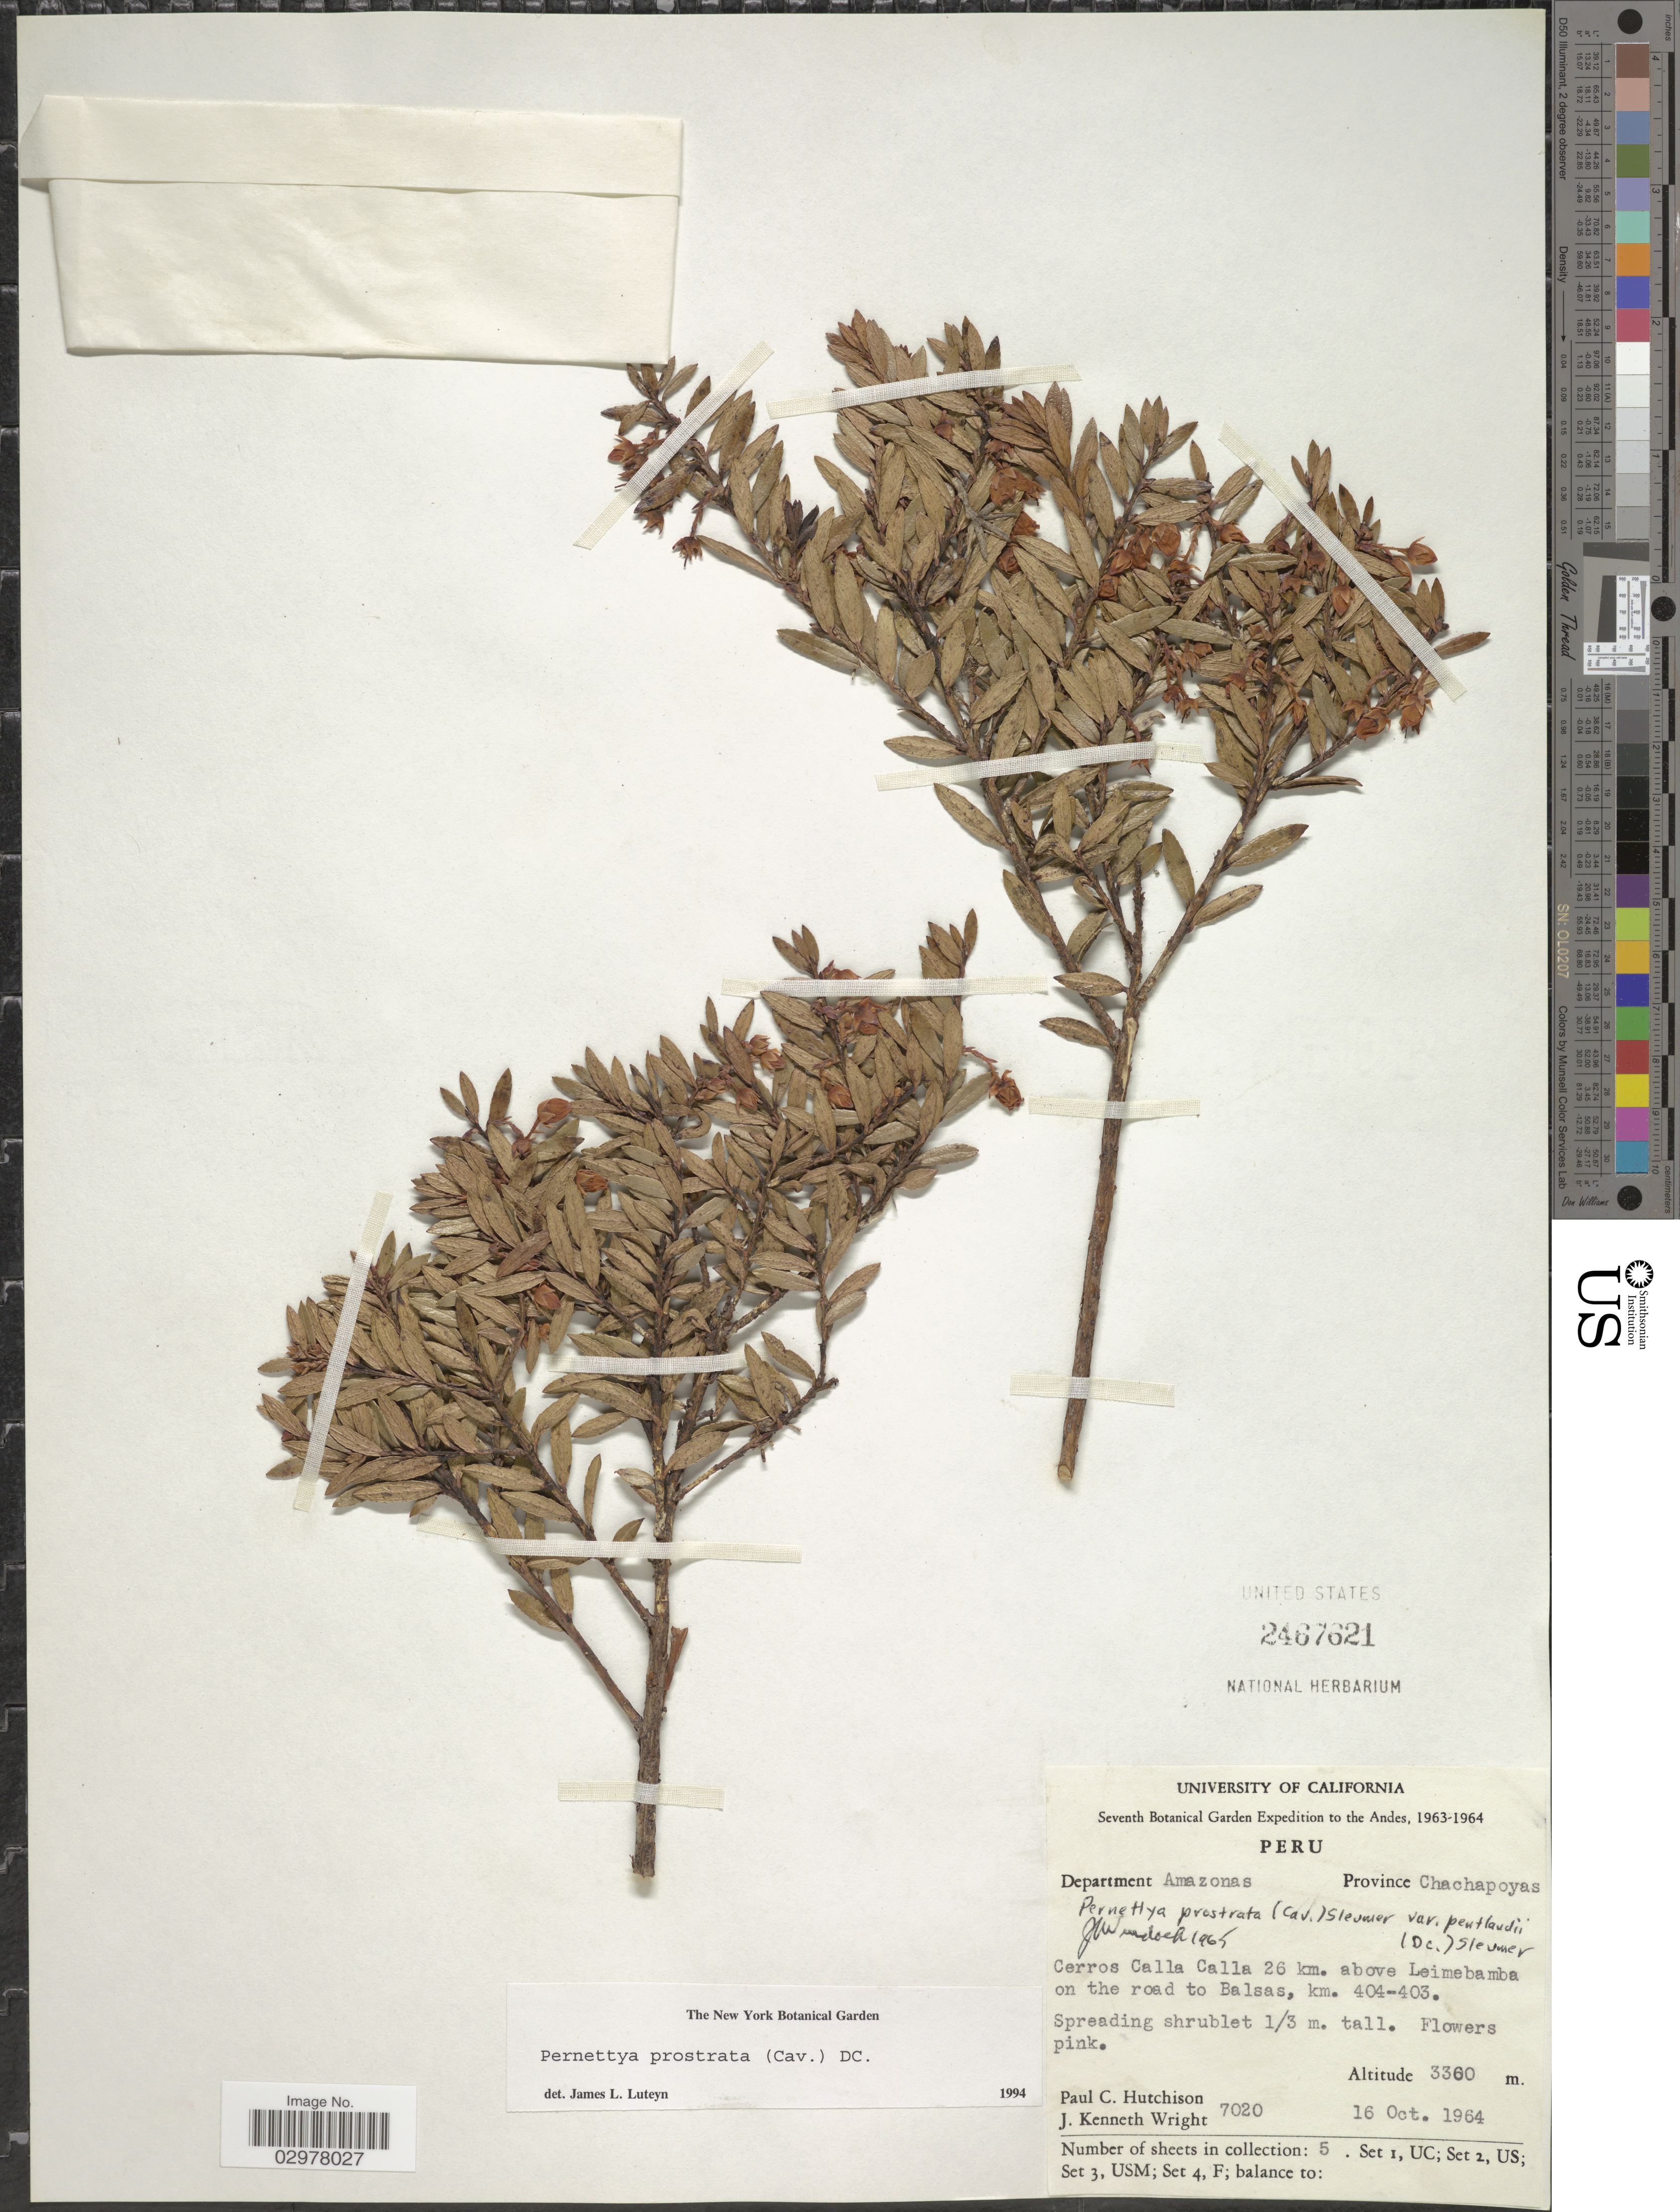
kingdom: Plantae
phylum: Tracheophyta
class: Magnoliopsida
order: Ericales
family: Ericaceae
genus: Pernettya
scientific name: Pernettya prostrata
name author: (Cav.) DC.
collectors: P. C. Hutchison & J. K. Wright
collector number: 7020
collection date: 1964-10-16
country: Peru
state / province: Amazonas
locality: Andes. Department Amazonas. Province Chachapoyas. Cerros Calla Calla 26 km. above Leimebamba on the road to Balsas, km. 404-403.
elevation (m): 3360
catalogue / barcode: US 2467621